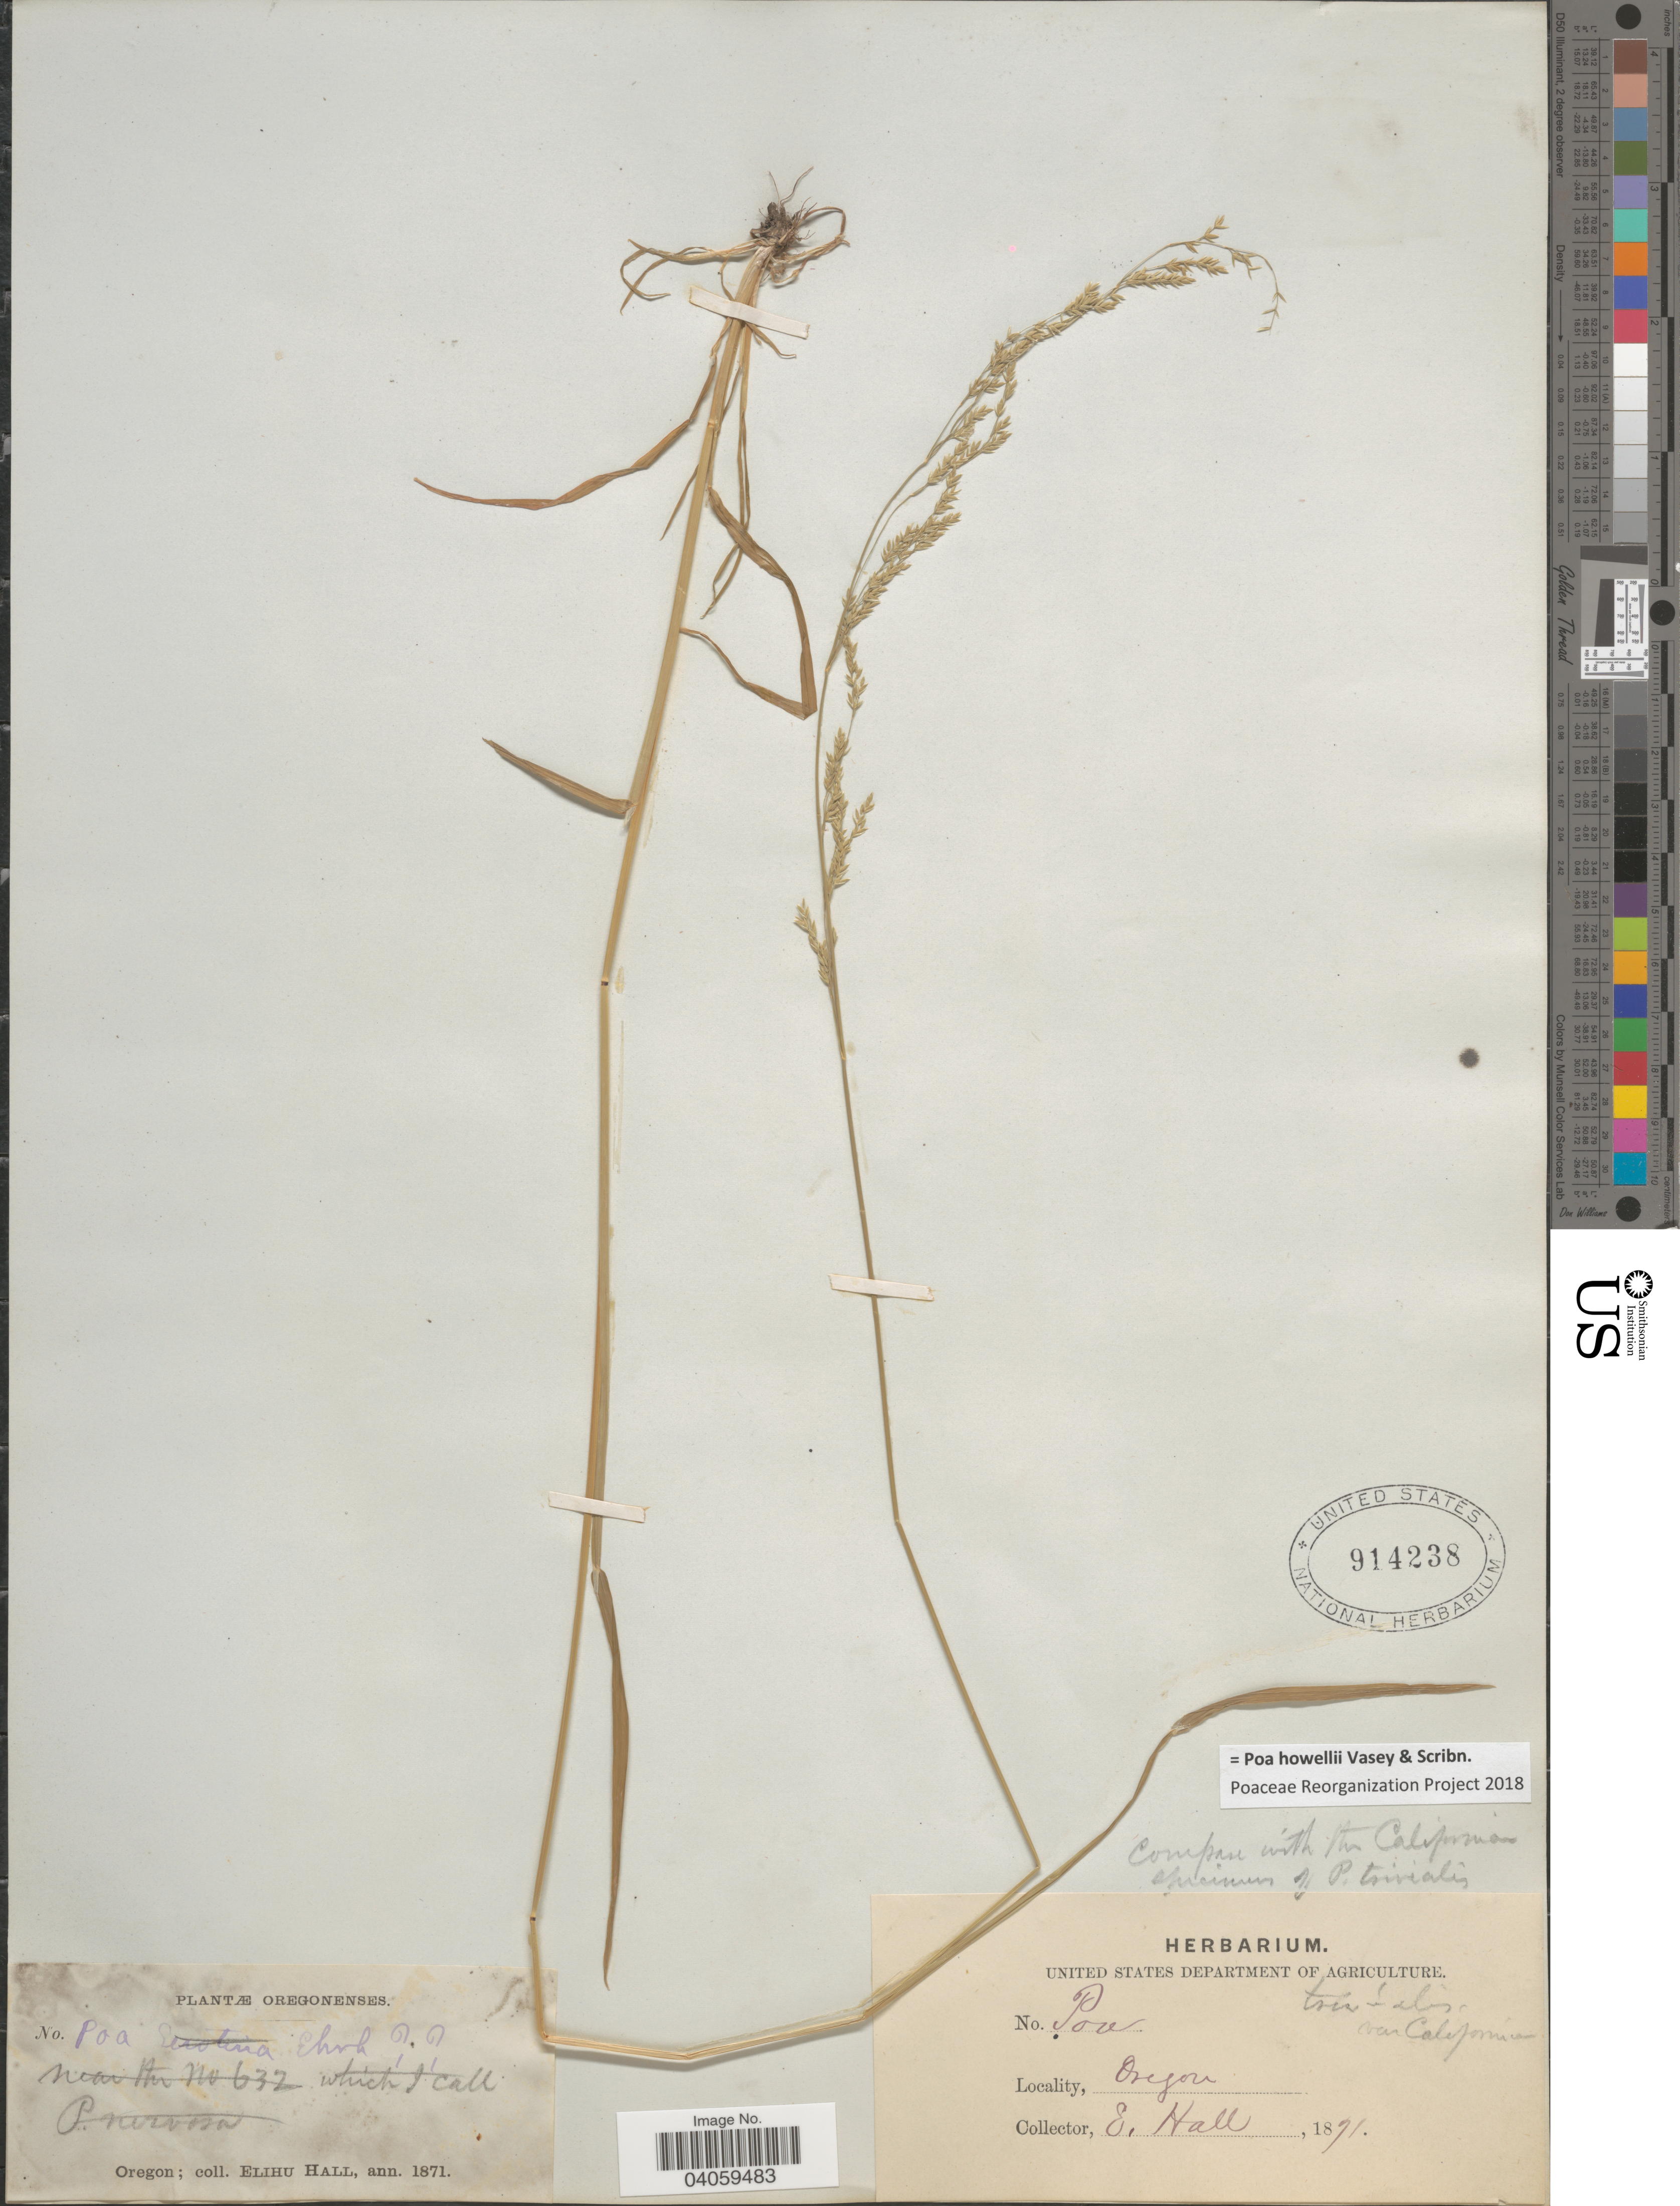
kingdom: Plantae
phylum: Tracheophyta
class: Liliopsida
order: Poales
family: Poaceae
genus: Poa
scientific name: Poa howellii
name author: Vasey & Scribn.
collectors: E. Hall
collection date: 1871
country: United States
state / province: Oregon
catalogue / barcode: US 914238